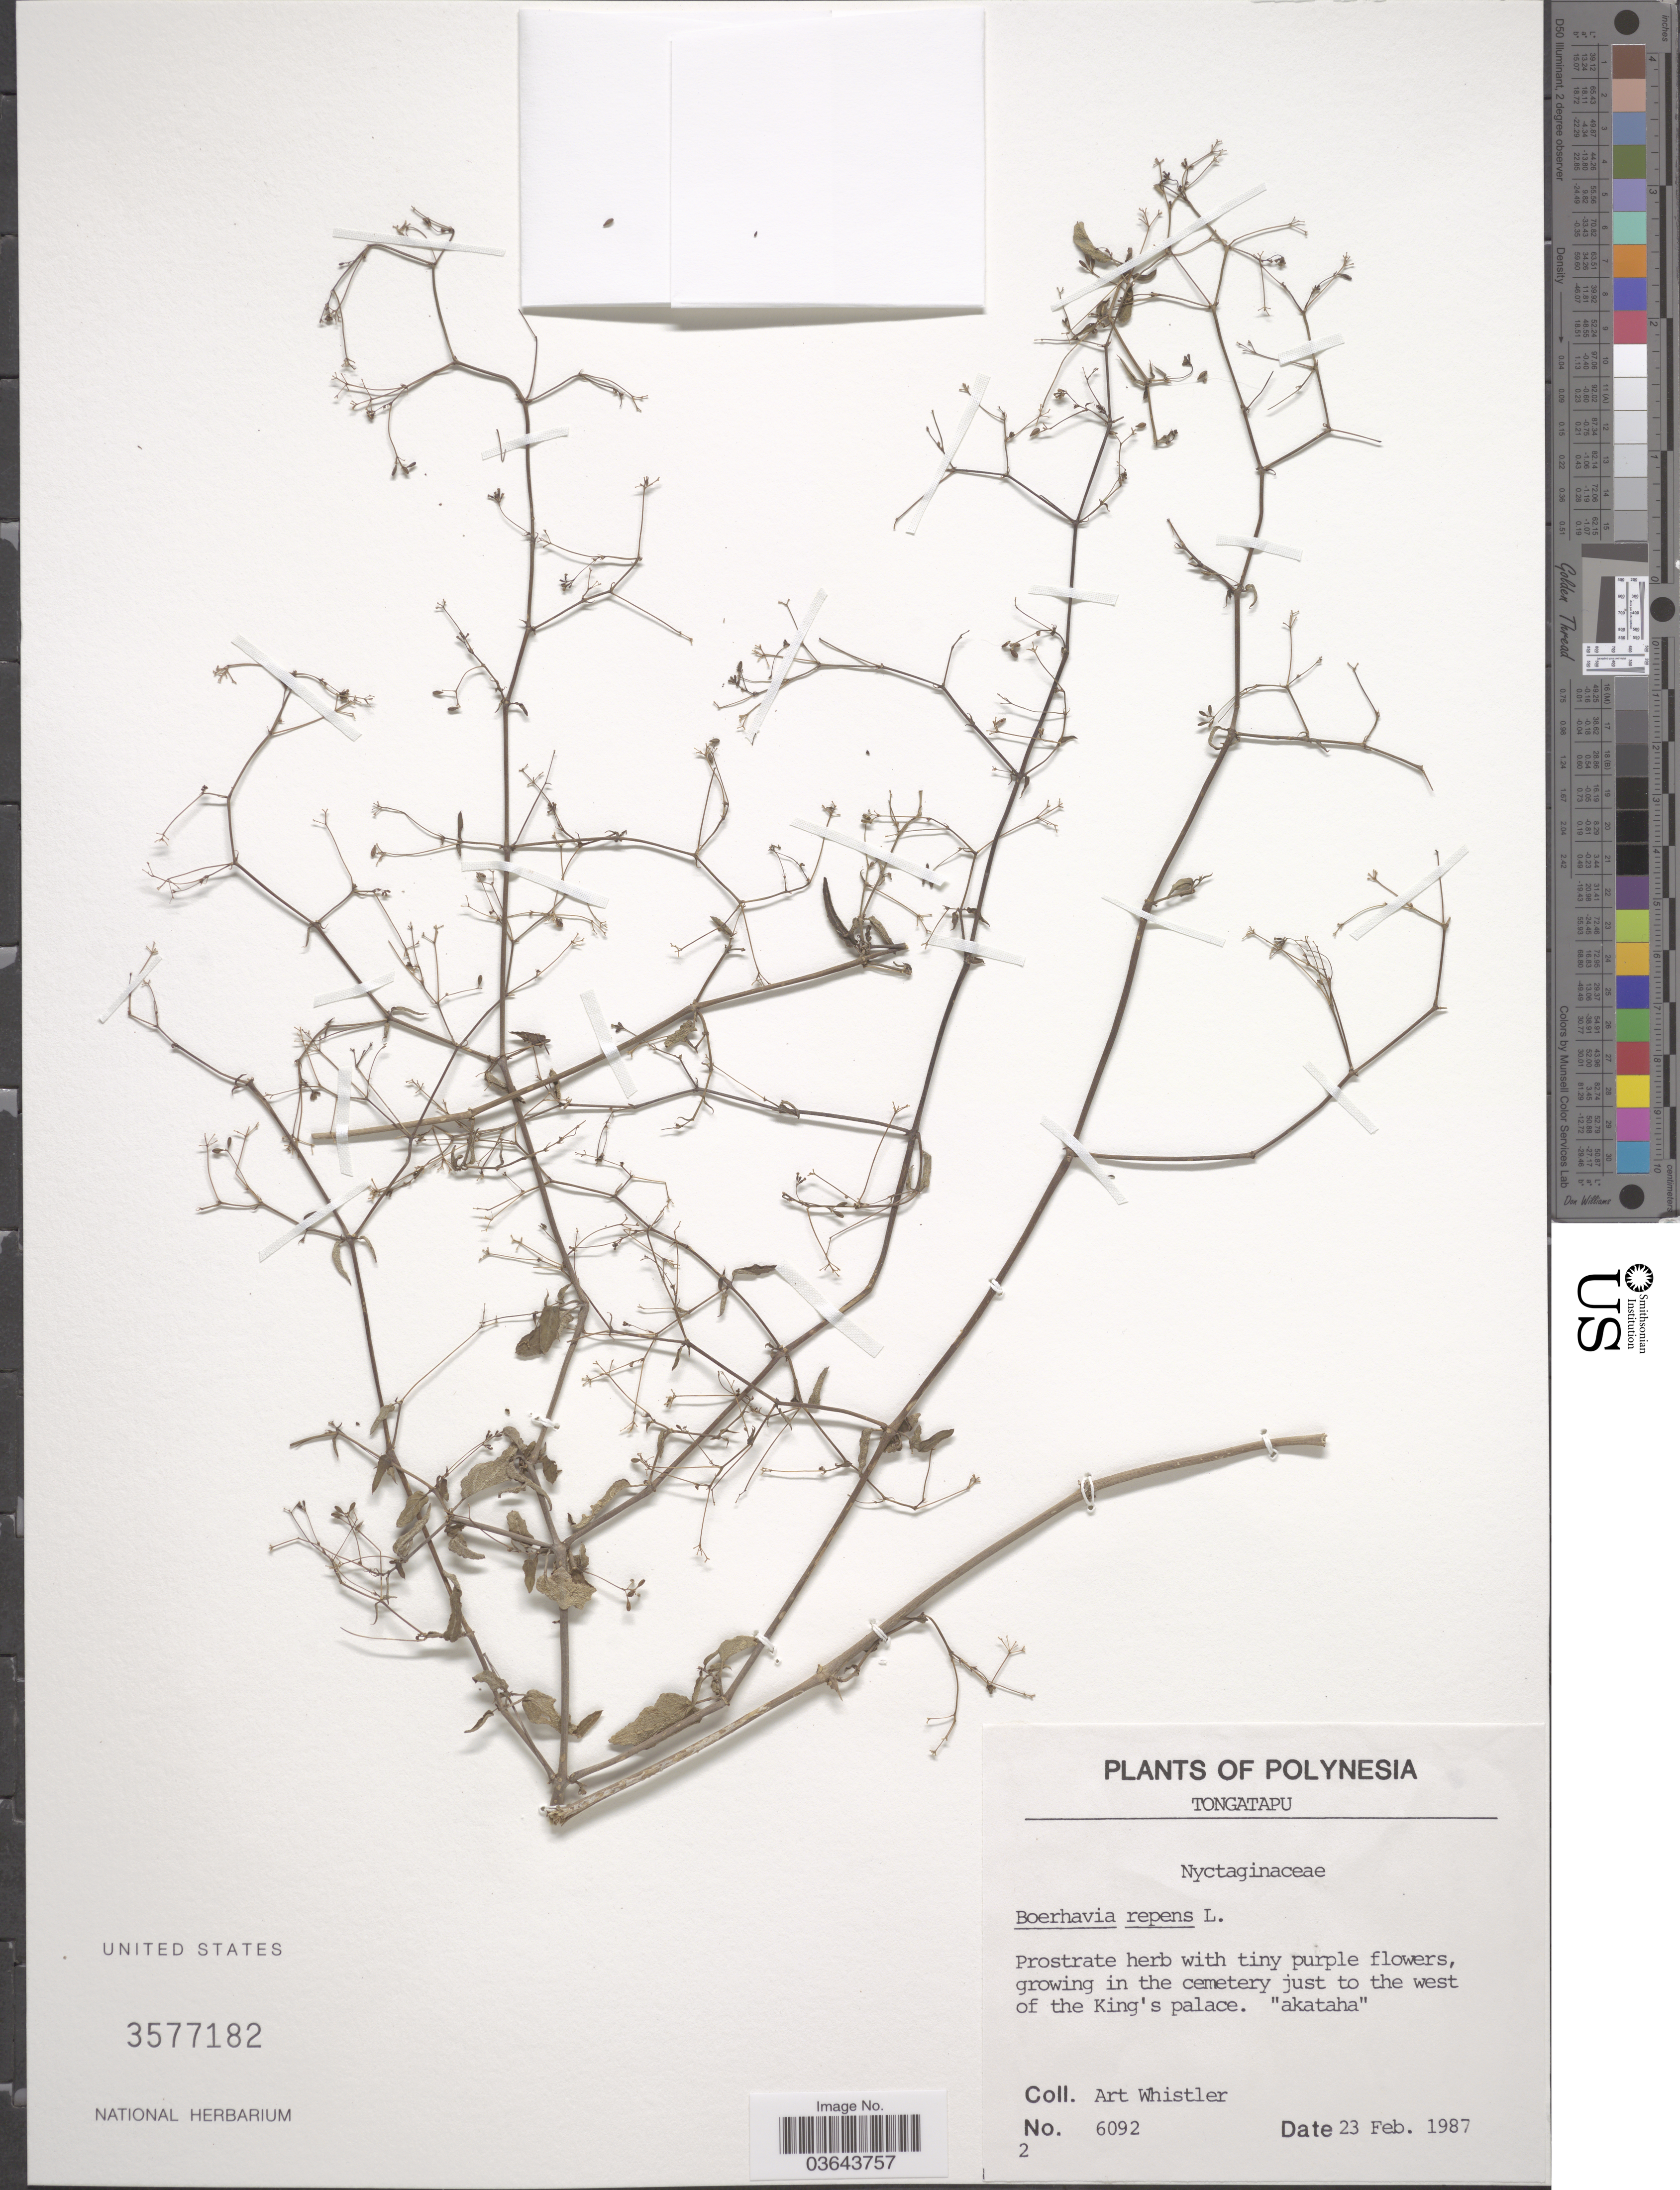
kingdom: Plantae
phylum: Tracheophyta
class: Magnoliopsida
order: Caryophyllales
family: Nyctaginaceae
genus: Boerhavia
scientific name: Boerhavia repens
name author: L.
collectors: A. Whistler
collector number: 6092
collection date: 1987-02-23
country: Tonga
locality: Polynesia. Tongatapu. Growing in the cemetery just to the west of the King's palace. "akataha" [unsure placement].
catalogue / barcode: US 3577182